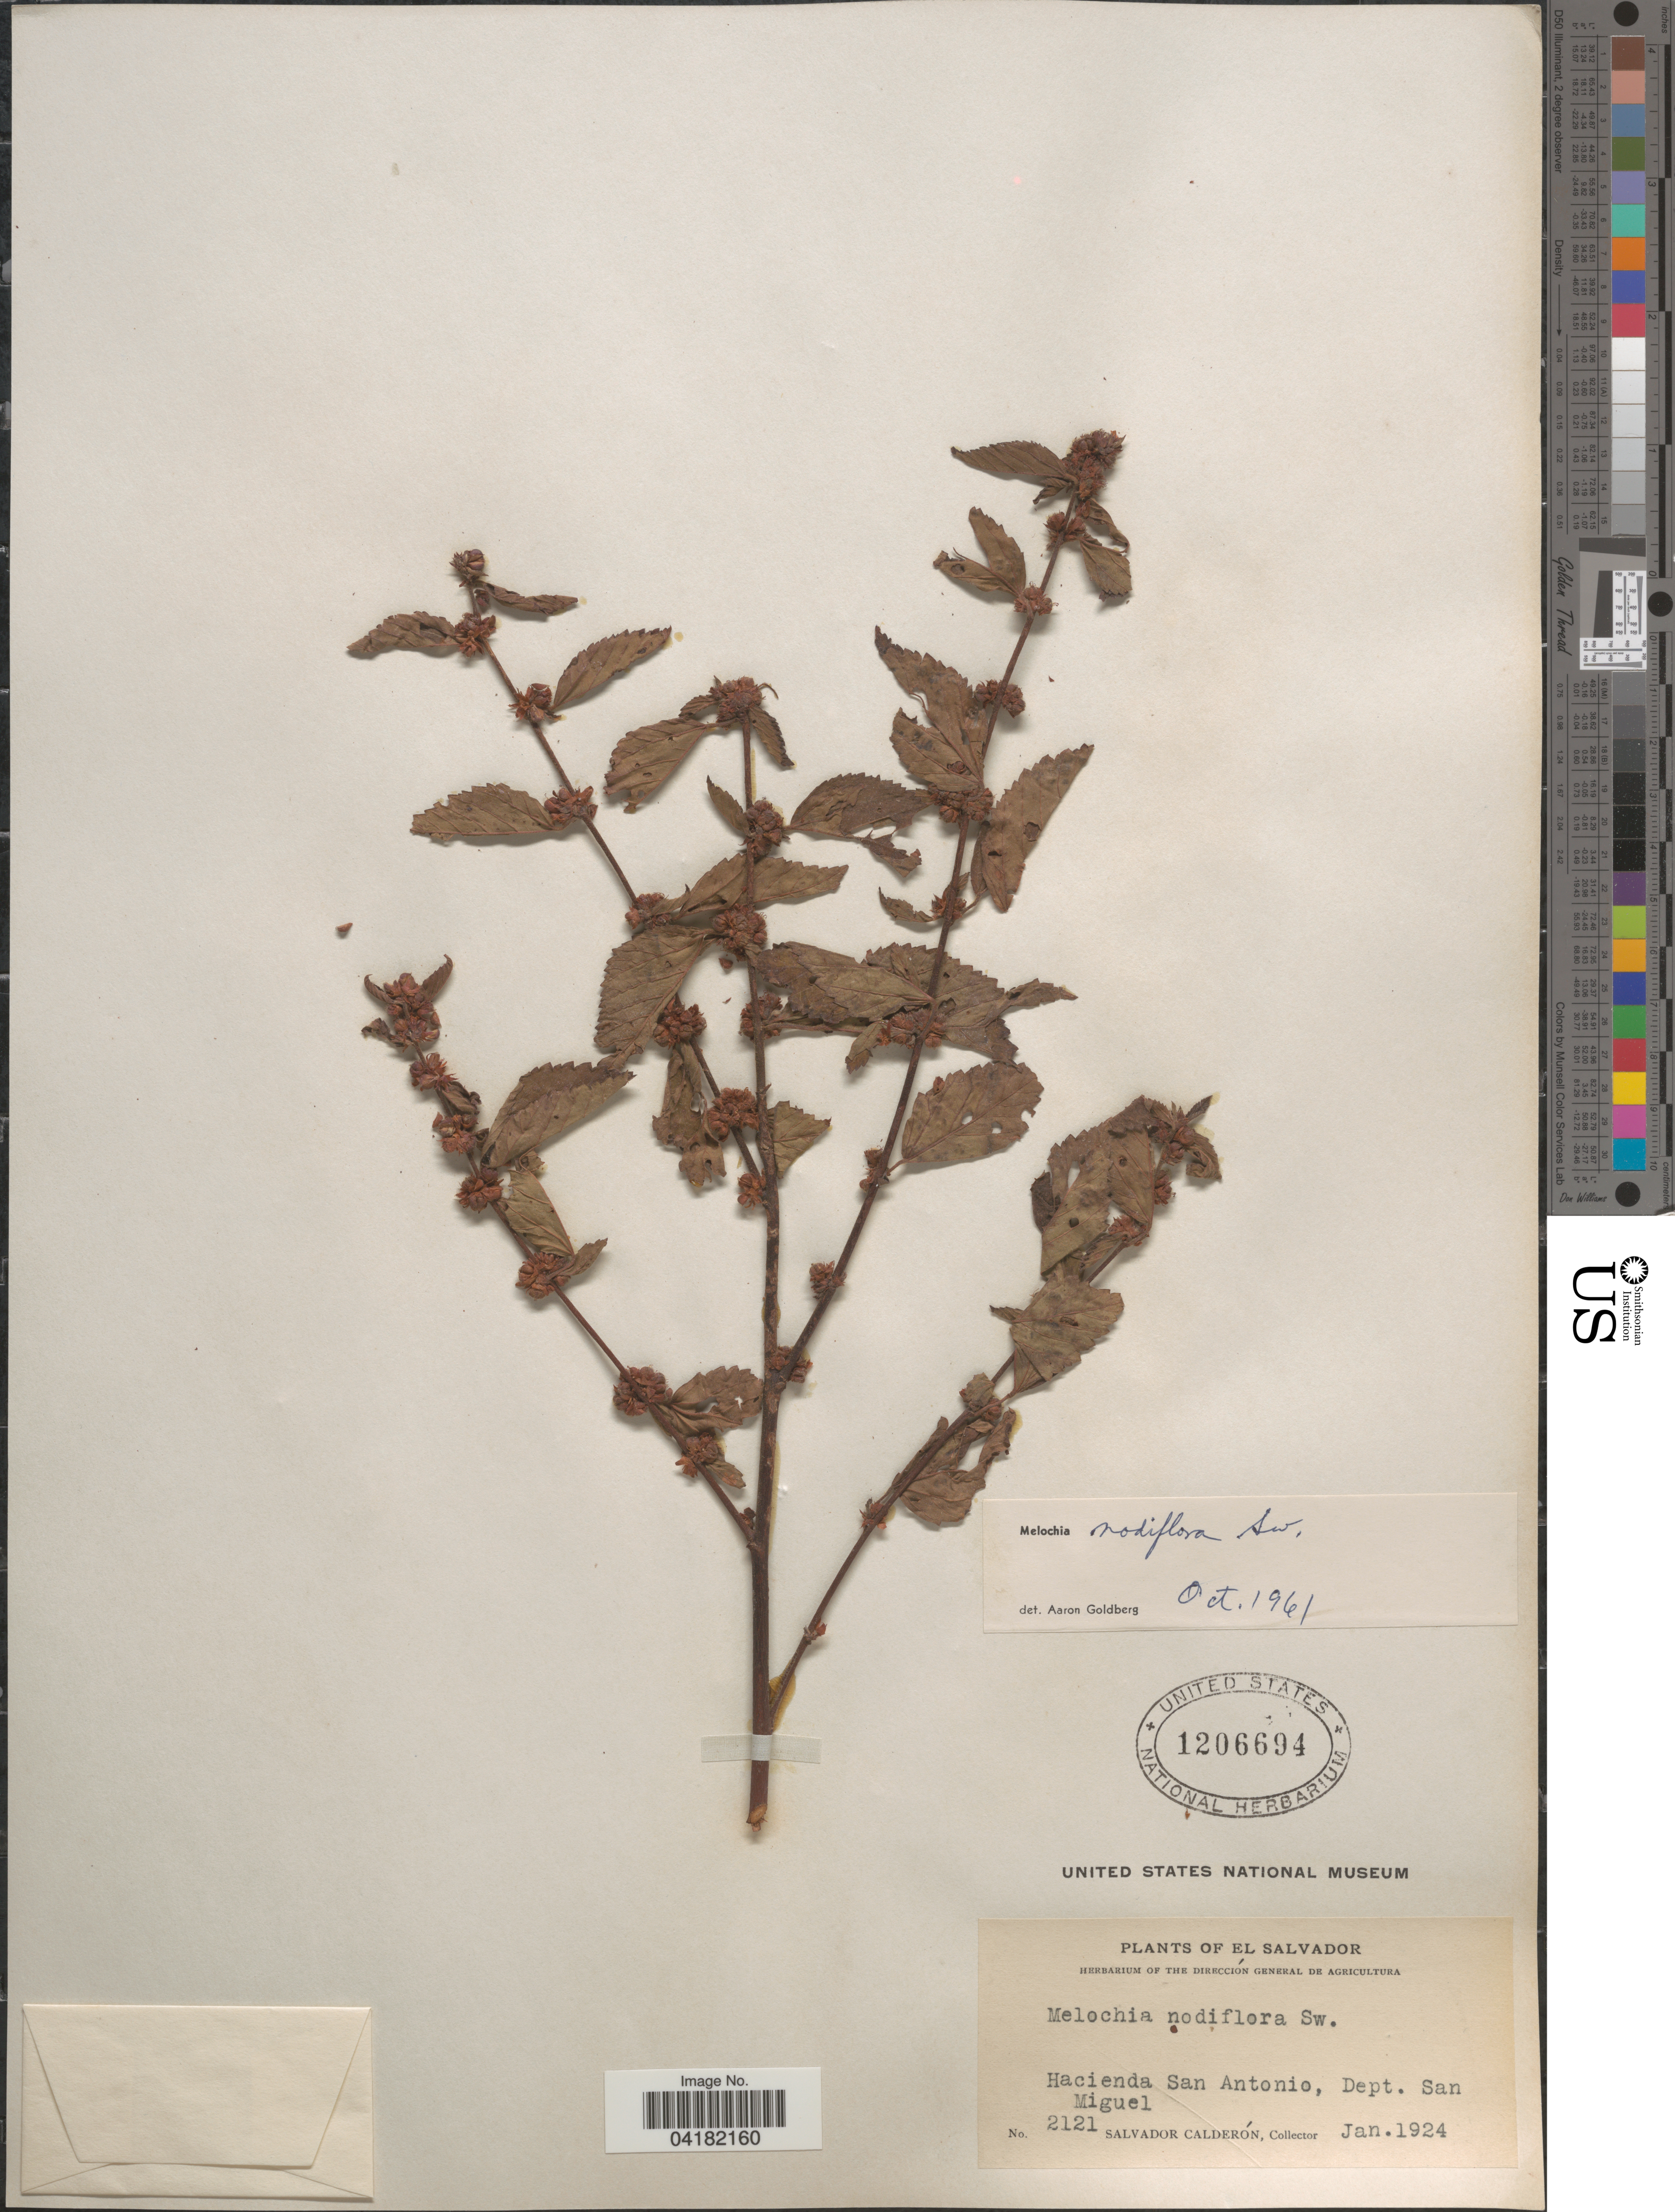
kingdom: Plantae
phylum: Tracheophyta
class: Magnoliopsida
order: Malvales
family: Malvaceae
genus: Melochia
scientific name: Melochia nodiflora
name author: Sw.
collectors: S. Calderón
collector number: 2121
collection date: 1924-01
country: El Salvador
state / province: San Miguel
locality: Hacienda San Antonio, Dept. San Miguel.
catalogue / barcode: US 1206694